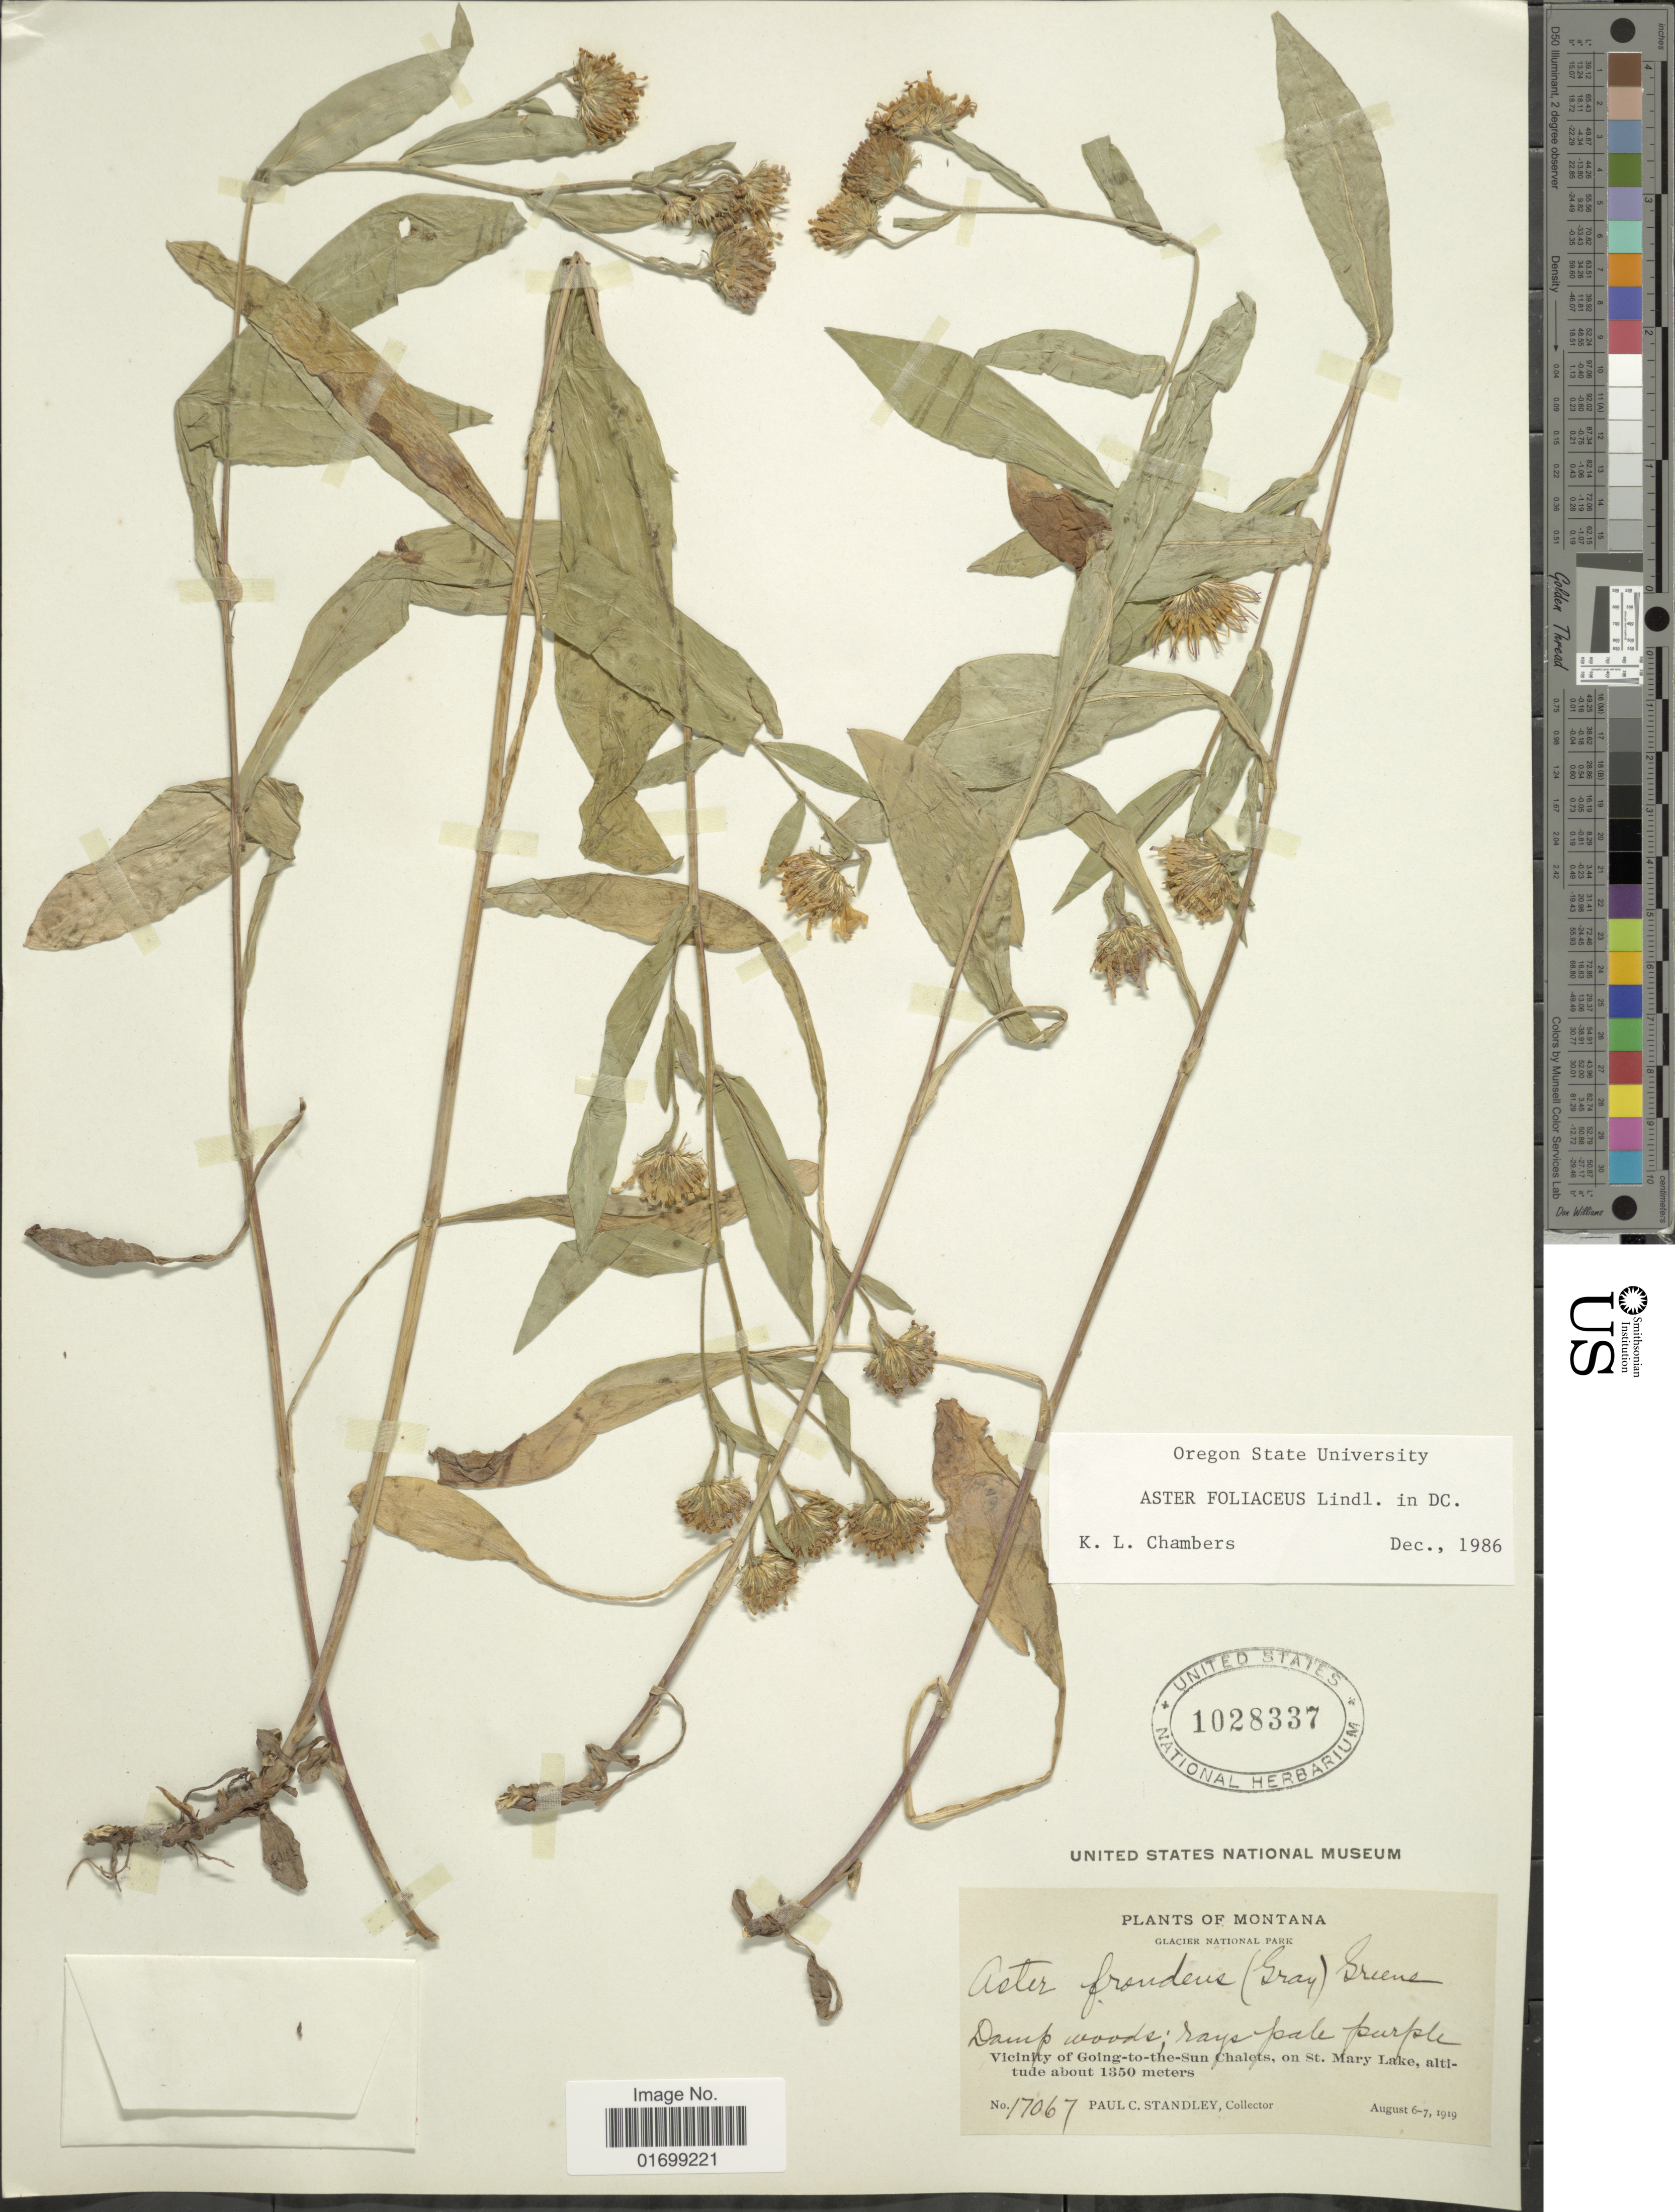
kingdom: Plantae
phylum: Tracheophyta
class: Magnoliopsida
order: Asterales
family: Asteraceae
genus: Symphyotrichum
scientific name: Symphyotrichum foliaceum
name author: (Lindl. ex DC.) G.L. Nesom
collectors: P. C. Standley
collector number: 17067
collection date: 1919-08-06/1919-08-07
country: United States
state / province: Montana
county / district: Glacier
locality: Glacier National Park, damp woods, vicinity of Going-to-the-Sun Chalets, on St. Mary Lake.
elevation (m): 1350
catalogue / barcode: US 1028337